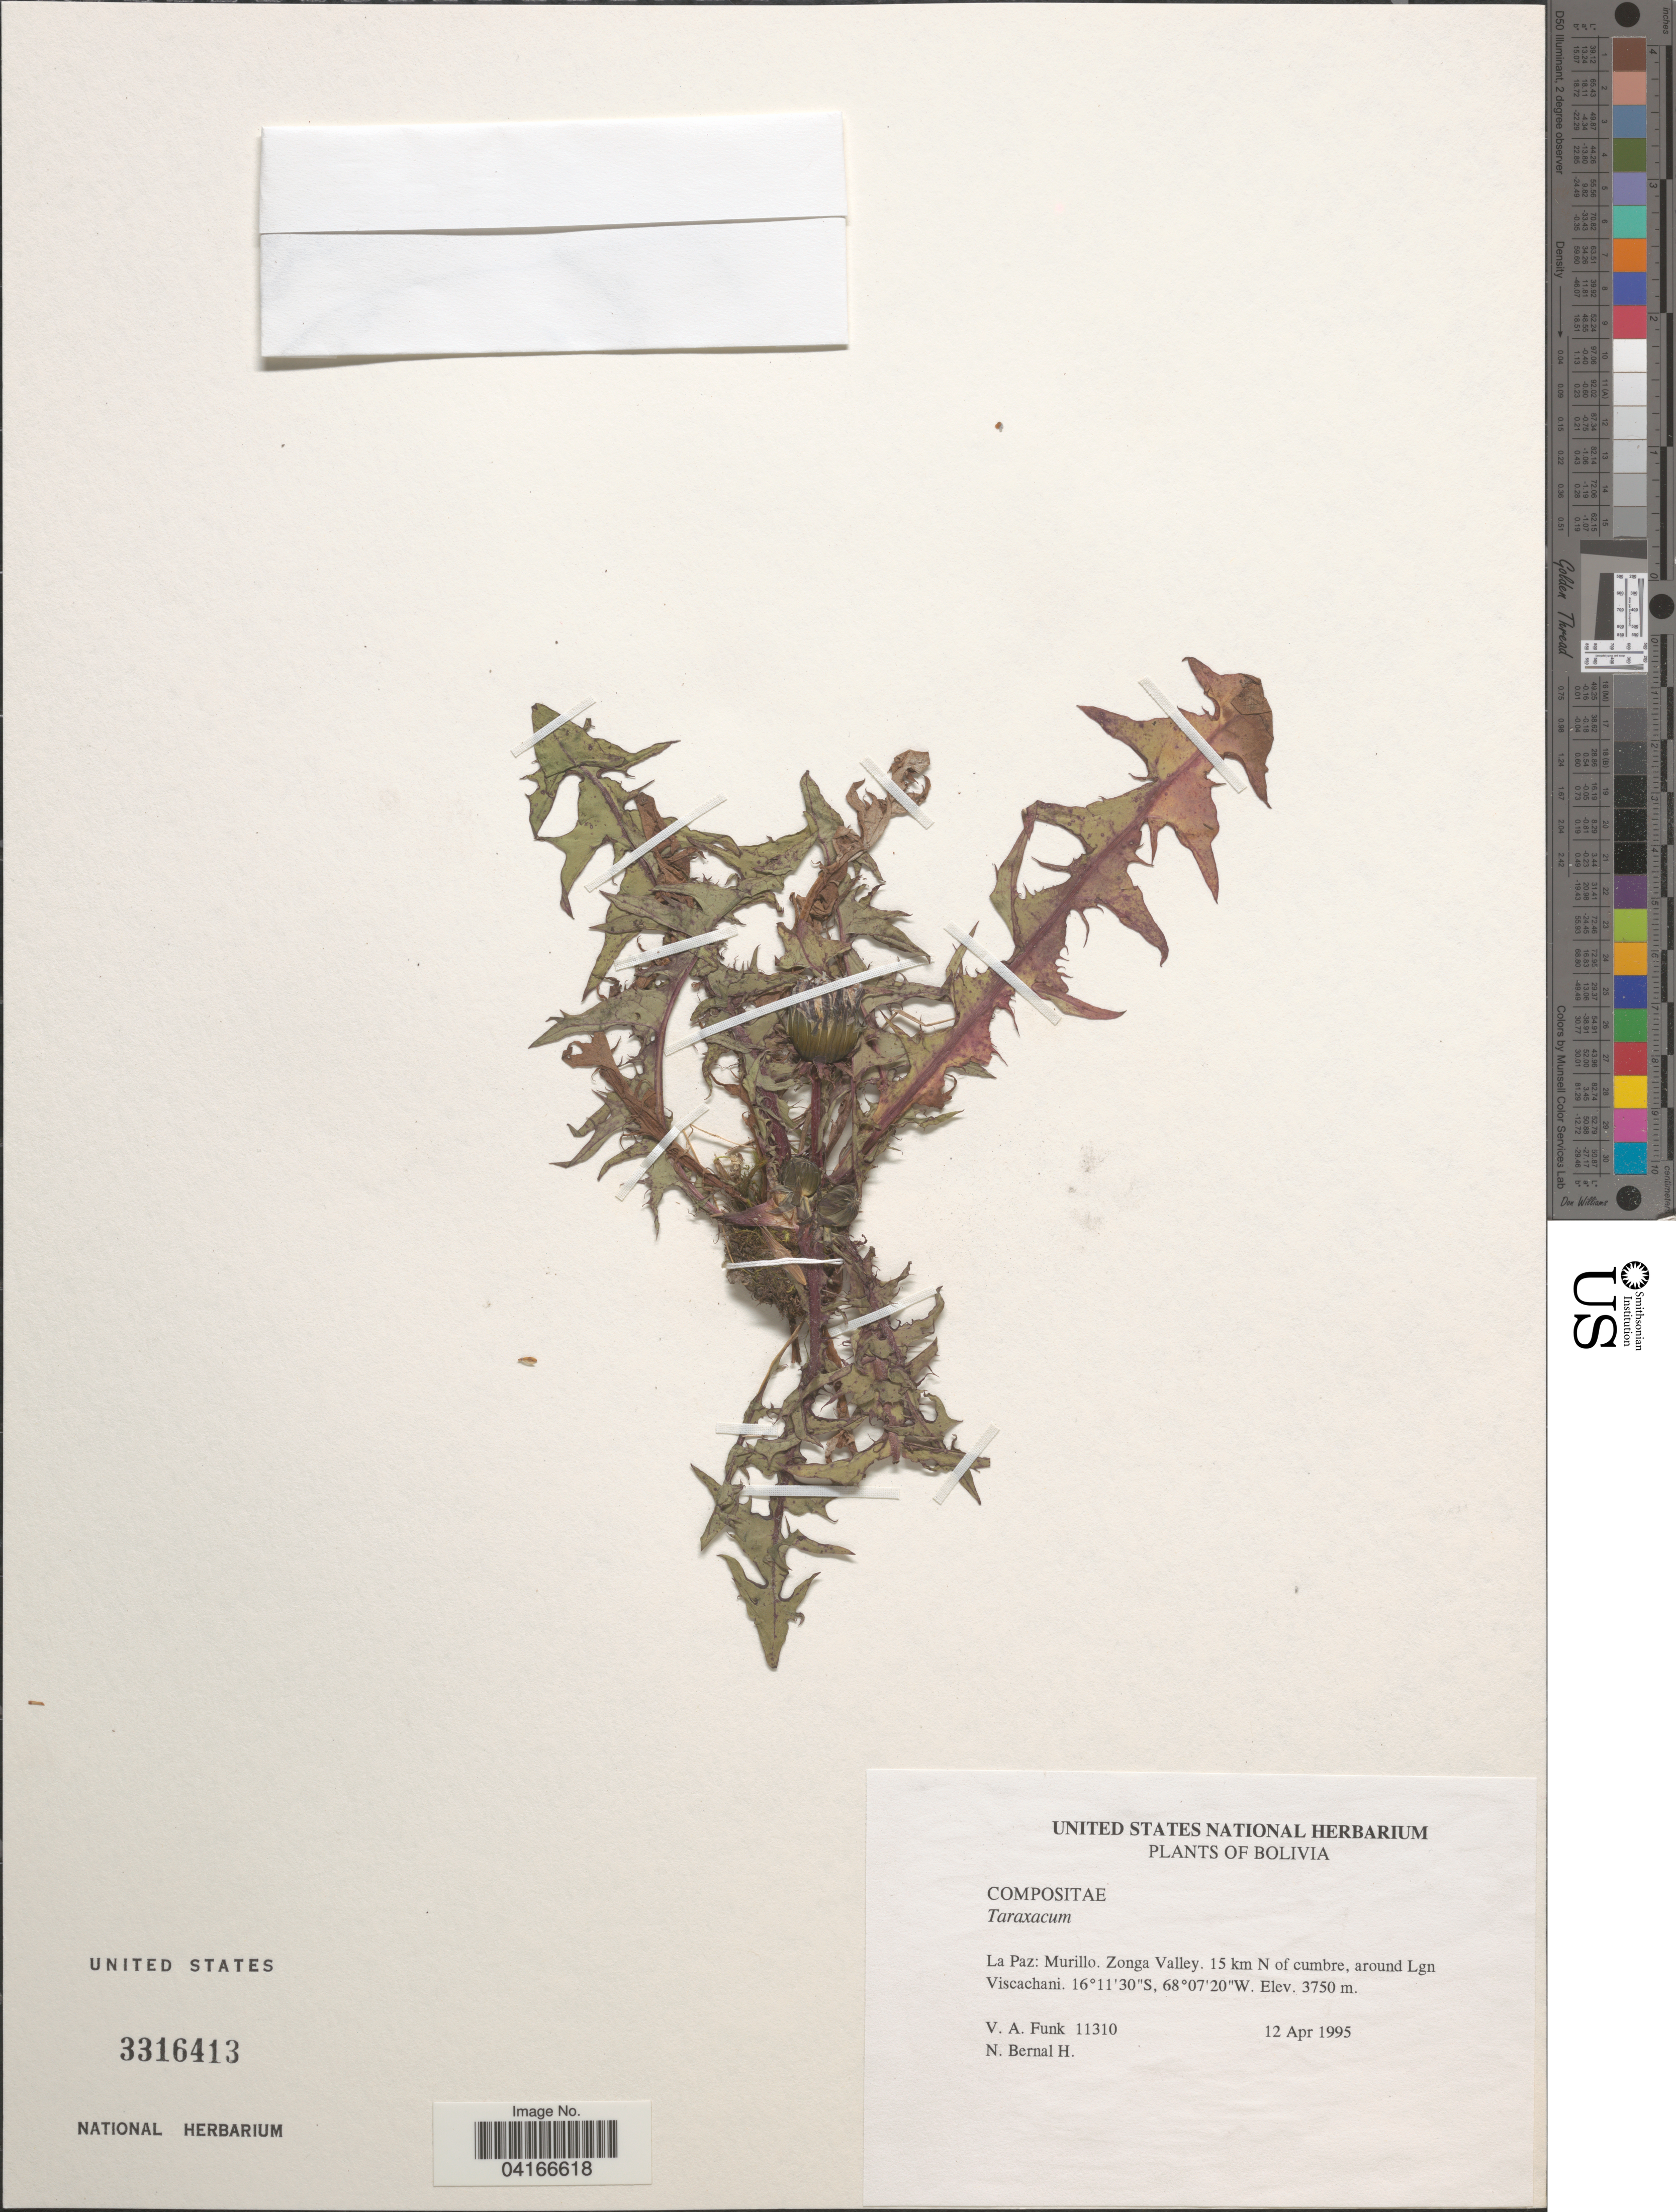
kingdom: Plantae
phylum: Tracheophyta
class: Magnoliopsida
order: Asterales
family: Asteraceae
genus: Taraxacum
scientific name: Taraxacum sp.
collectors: V. Funk & N. Bernal H.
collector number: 11310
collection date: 1995-04-12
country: Bolivia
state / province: La Paz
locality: La Paz: Murillo. Zonga Valley. 15 km N of cumbre, around Lgn Viscachani.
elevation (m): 3750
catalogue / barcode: US 3316413